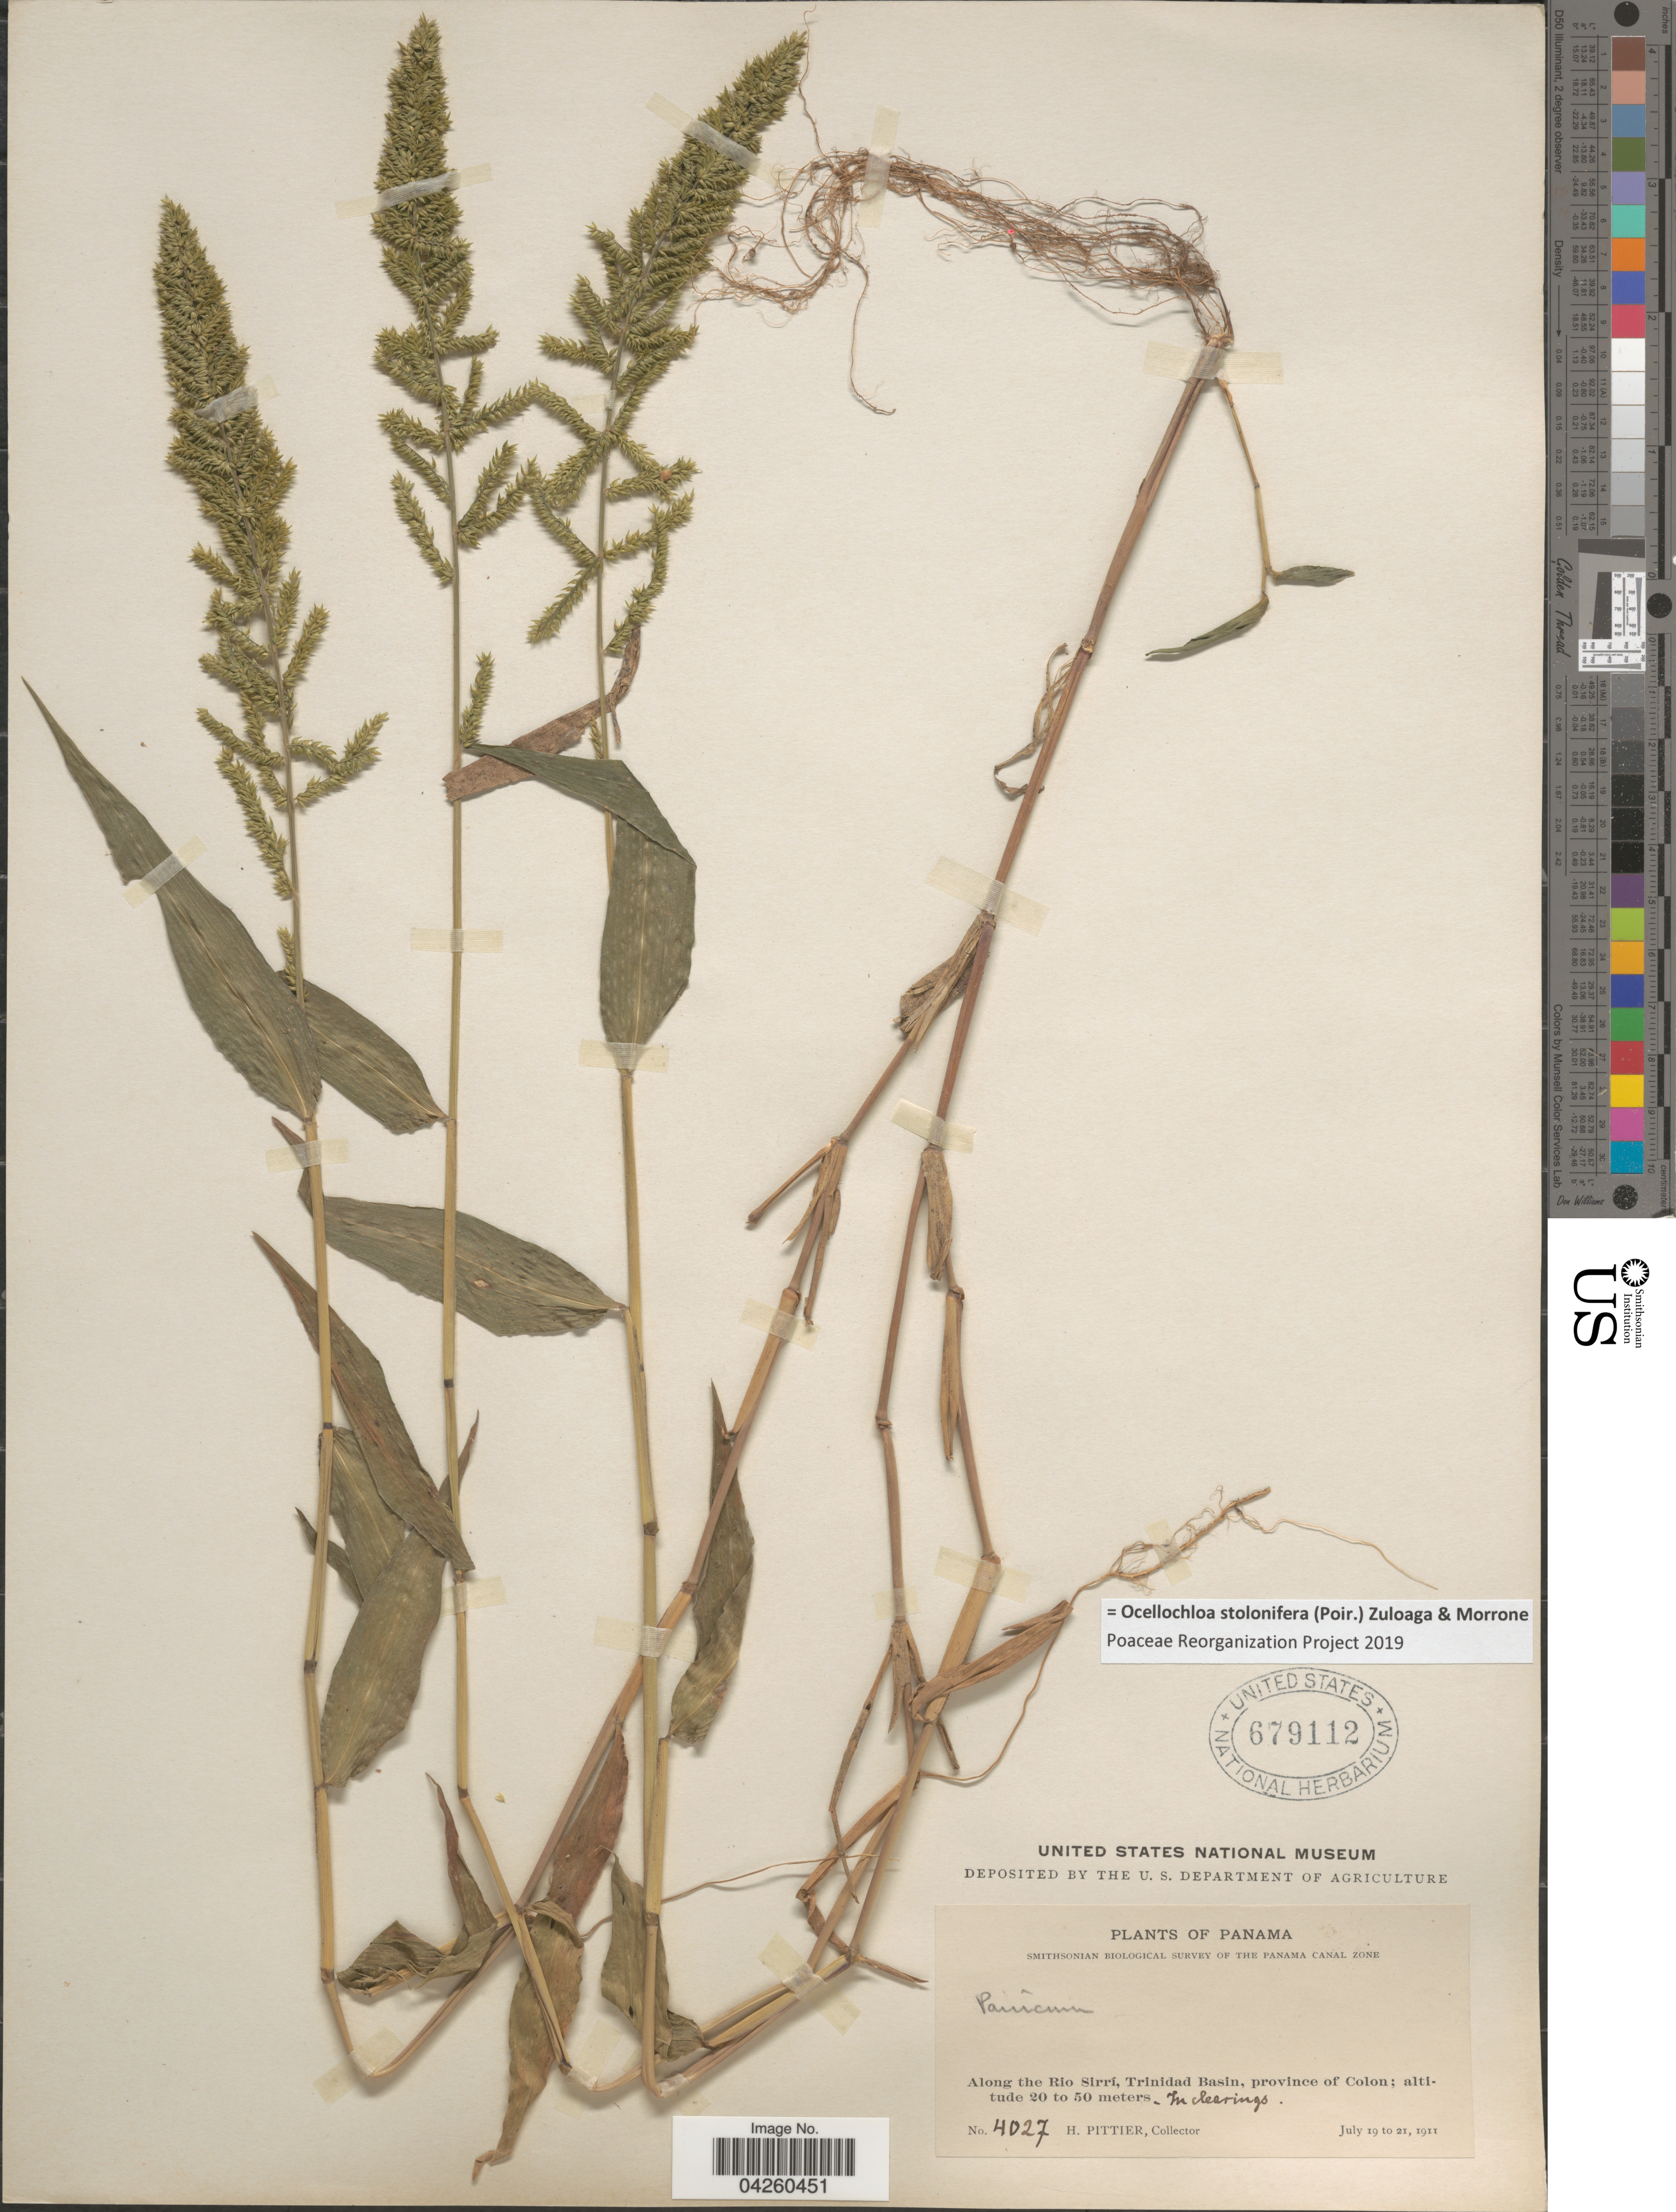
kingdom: Plantae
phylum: Tracheophyta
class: Liliopsida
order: Poales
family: Poaceae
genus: Ocellochloa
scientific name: Ocellochloa stolonifera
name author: (Poir.) Zuloaga & Morrone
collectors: H. F. Pittier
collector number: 4027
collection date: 1911-07-19/1911-07-21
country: Panama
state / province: Colón / Panamá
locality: Smithsonian Biological Survey of the Panama Canal Zone. Along the Rio Sirrí, Trinidad Basin, province of Colon.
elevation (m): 20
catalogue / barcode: US 679112